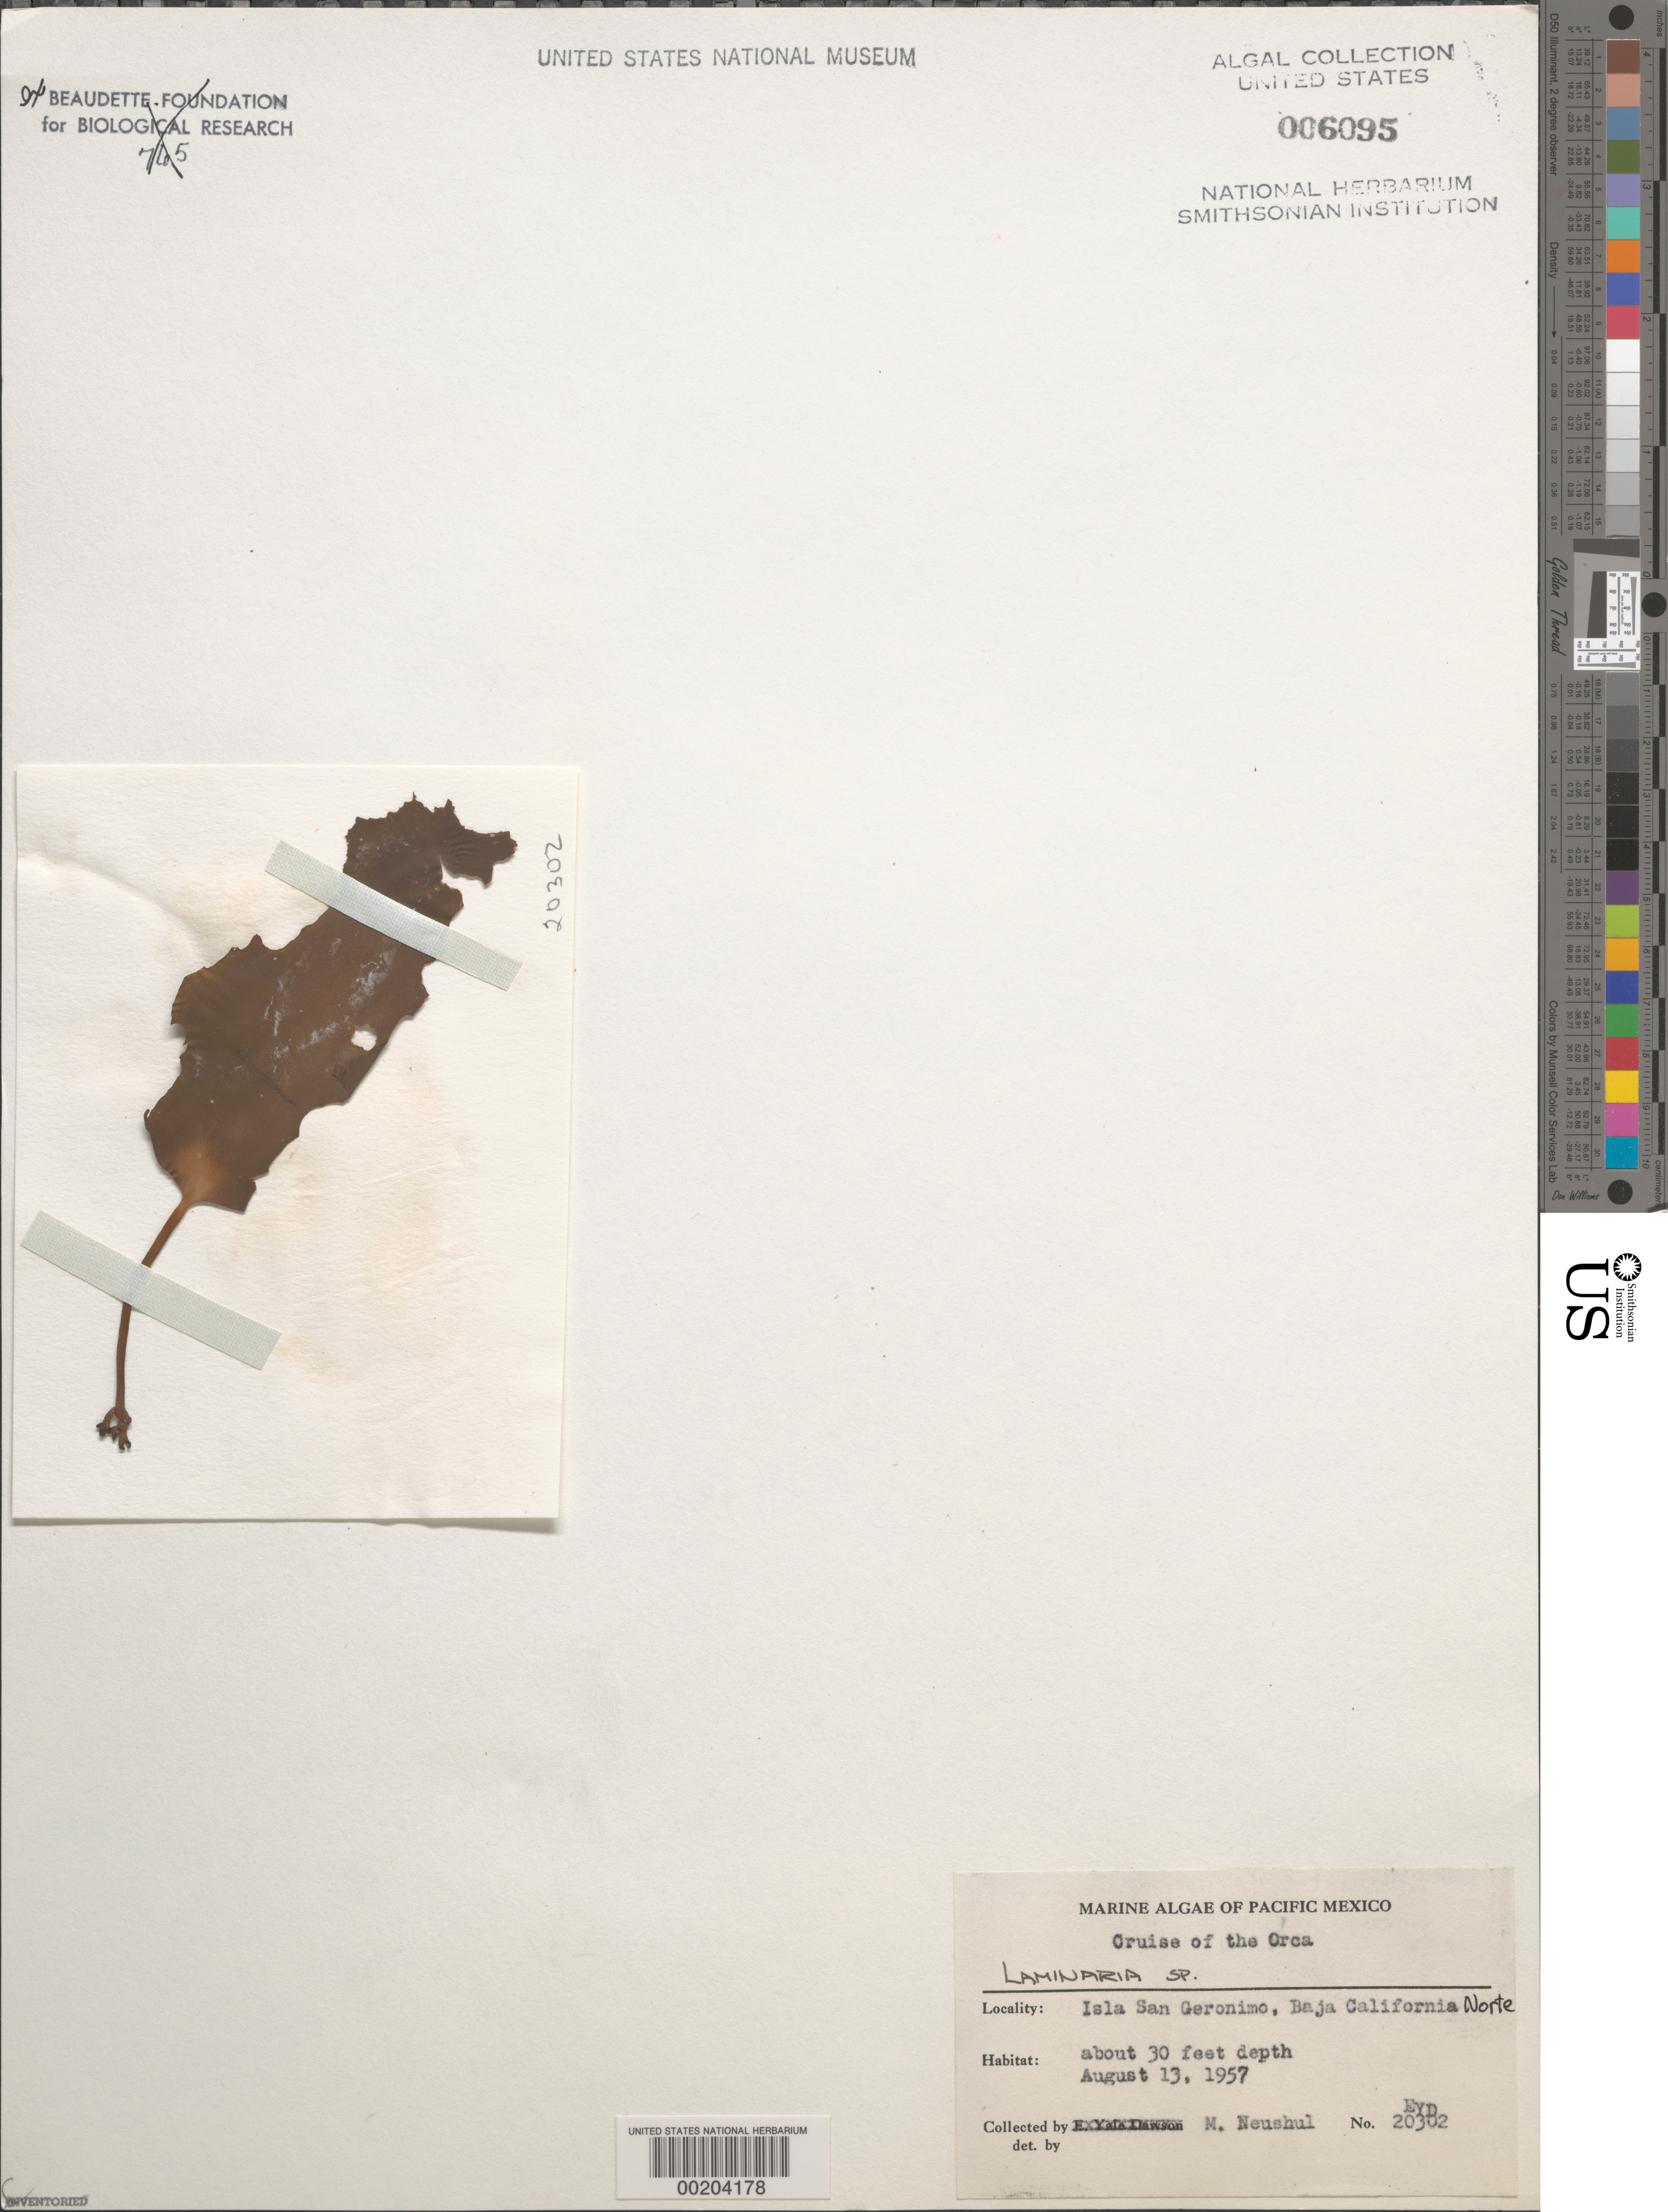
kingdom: Chromista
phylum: Ochrophyta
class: Phaeophyceae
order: Laminariales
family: Laminariaceae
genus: Laminaria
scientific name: Laminaria sp.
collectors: M. Neushul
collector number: EYD 20302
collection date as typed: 13 Aug 1957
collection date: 1957-08-13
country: Mexico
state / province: Baja California Norte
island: Isla San Geronimo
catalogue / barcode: US 6095